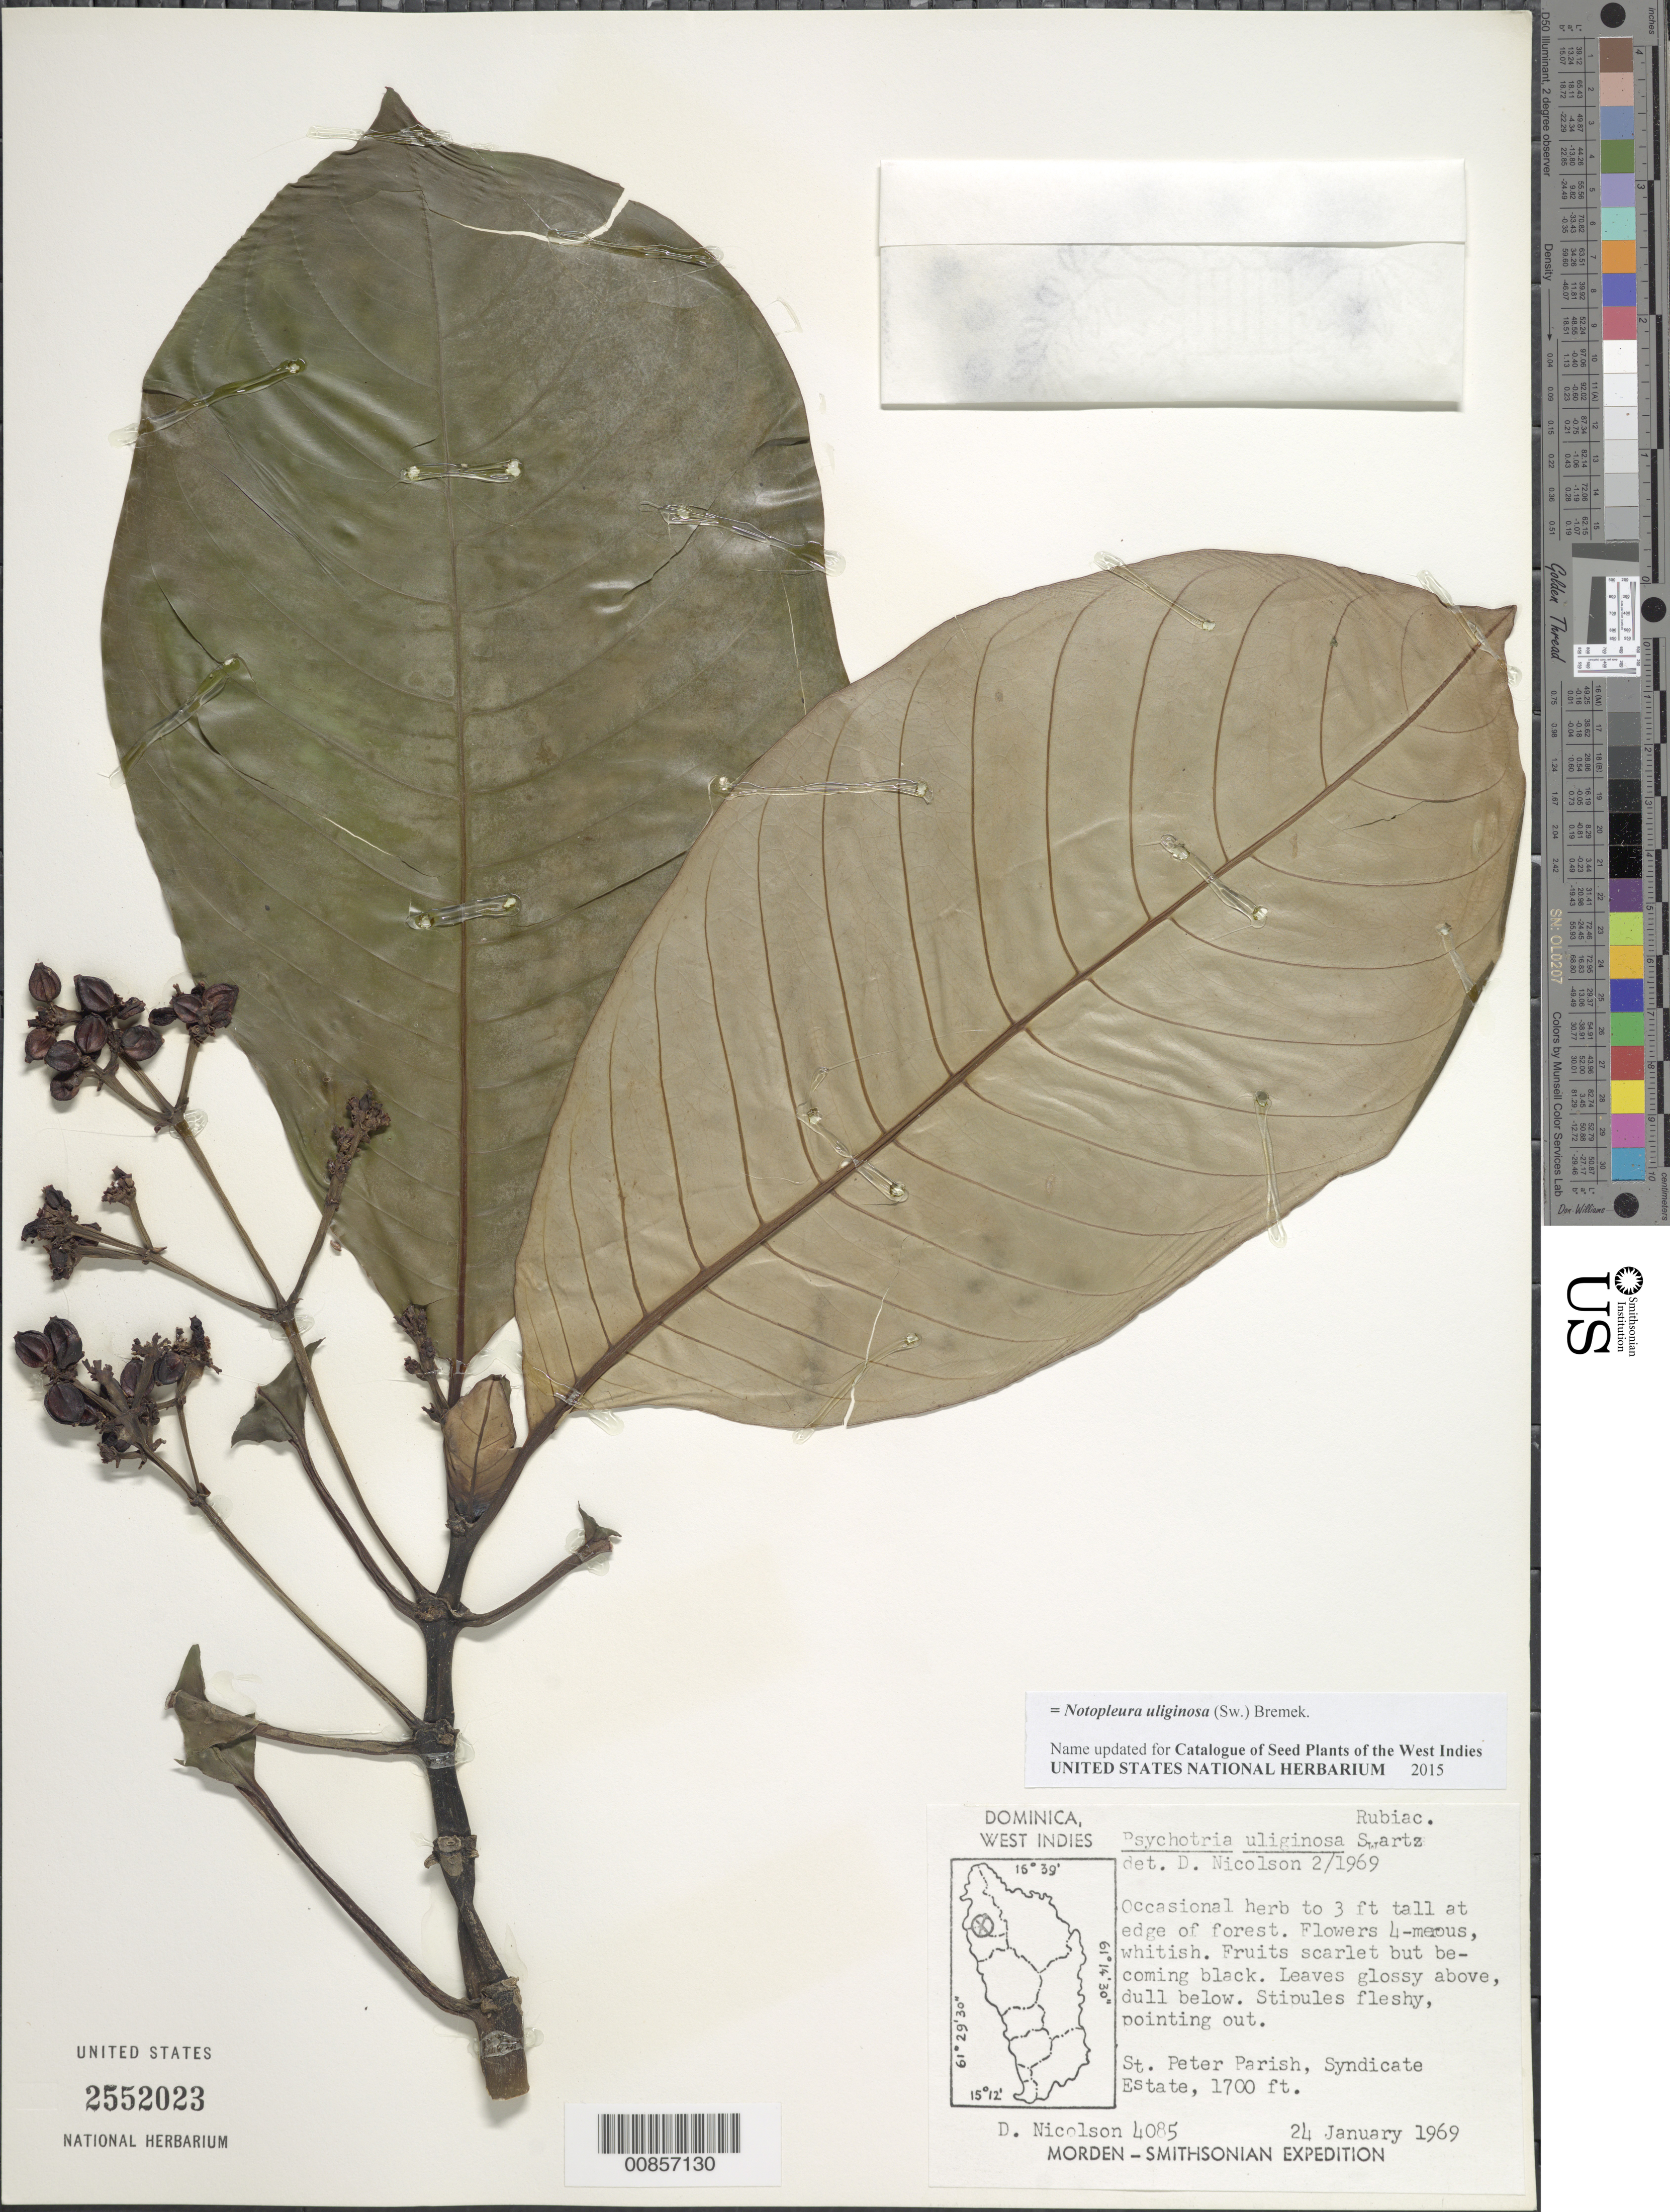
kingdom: Plantae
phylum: Tracheophyta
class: Magnoliopsida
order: Gentianales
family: Rubiaceae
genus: Notopleura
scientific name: Notopleura uliginosa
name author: (Sw.) Bremek.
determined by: Nicolson, Dan H.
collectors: D. H. Nicolson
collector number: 4085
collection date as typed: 24 Jan 1969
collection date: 1969-01-24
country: Dominica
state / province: St. Peter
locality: Syndicate Estate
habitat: At edge of forest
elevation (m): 518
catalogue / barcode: US 2552023